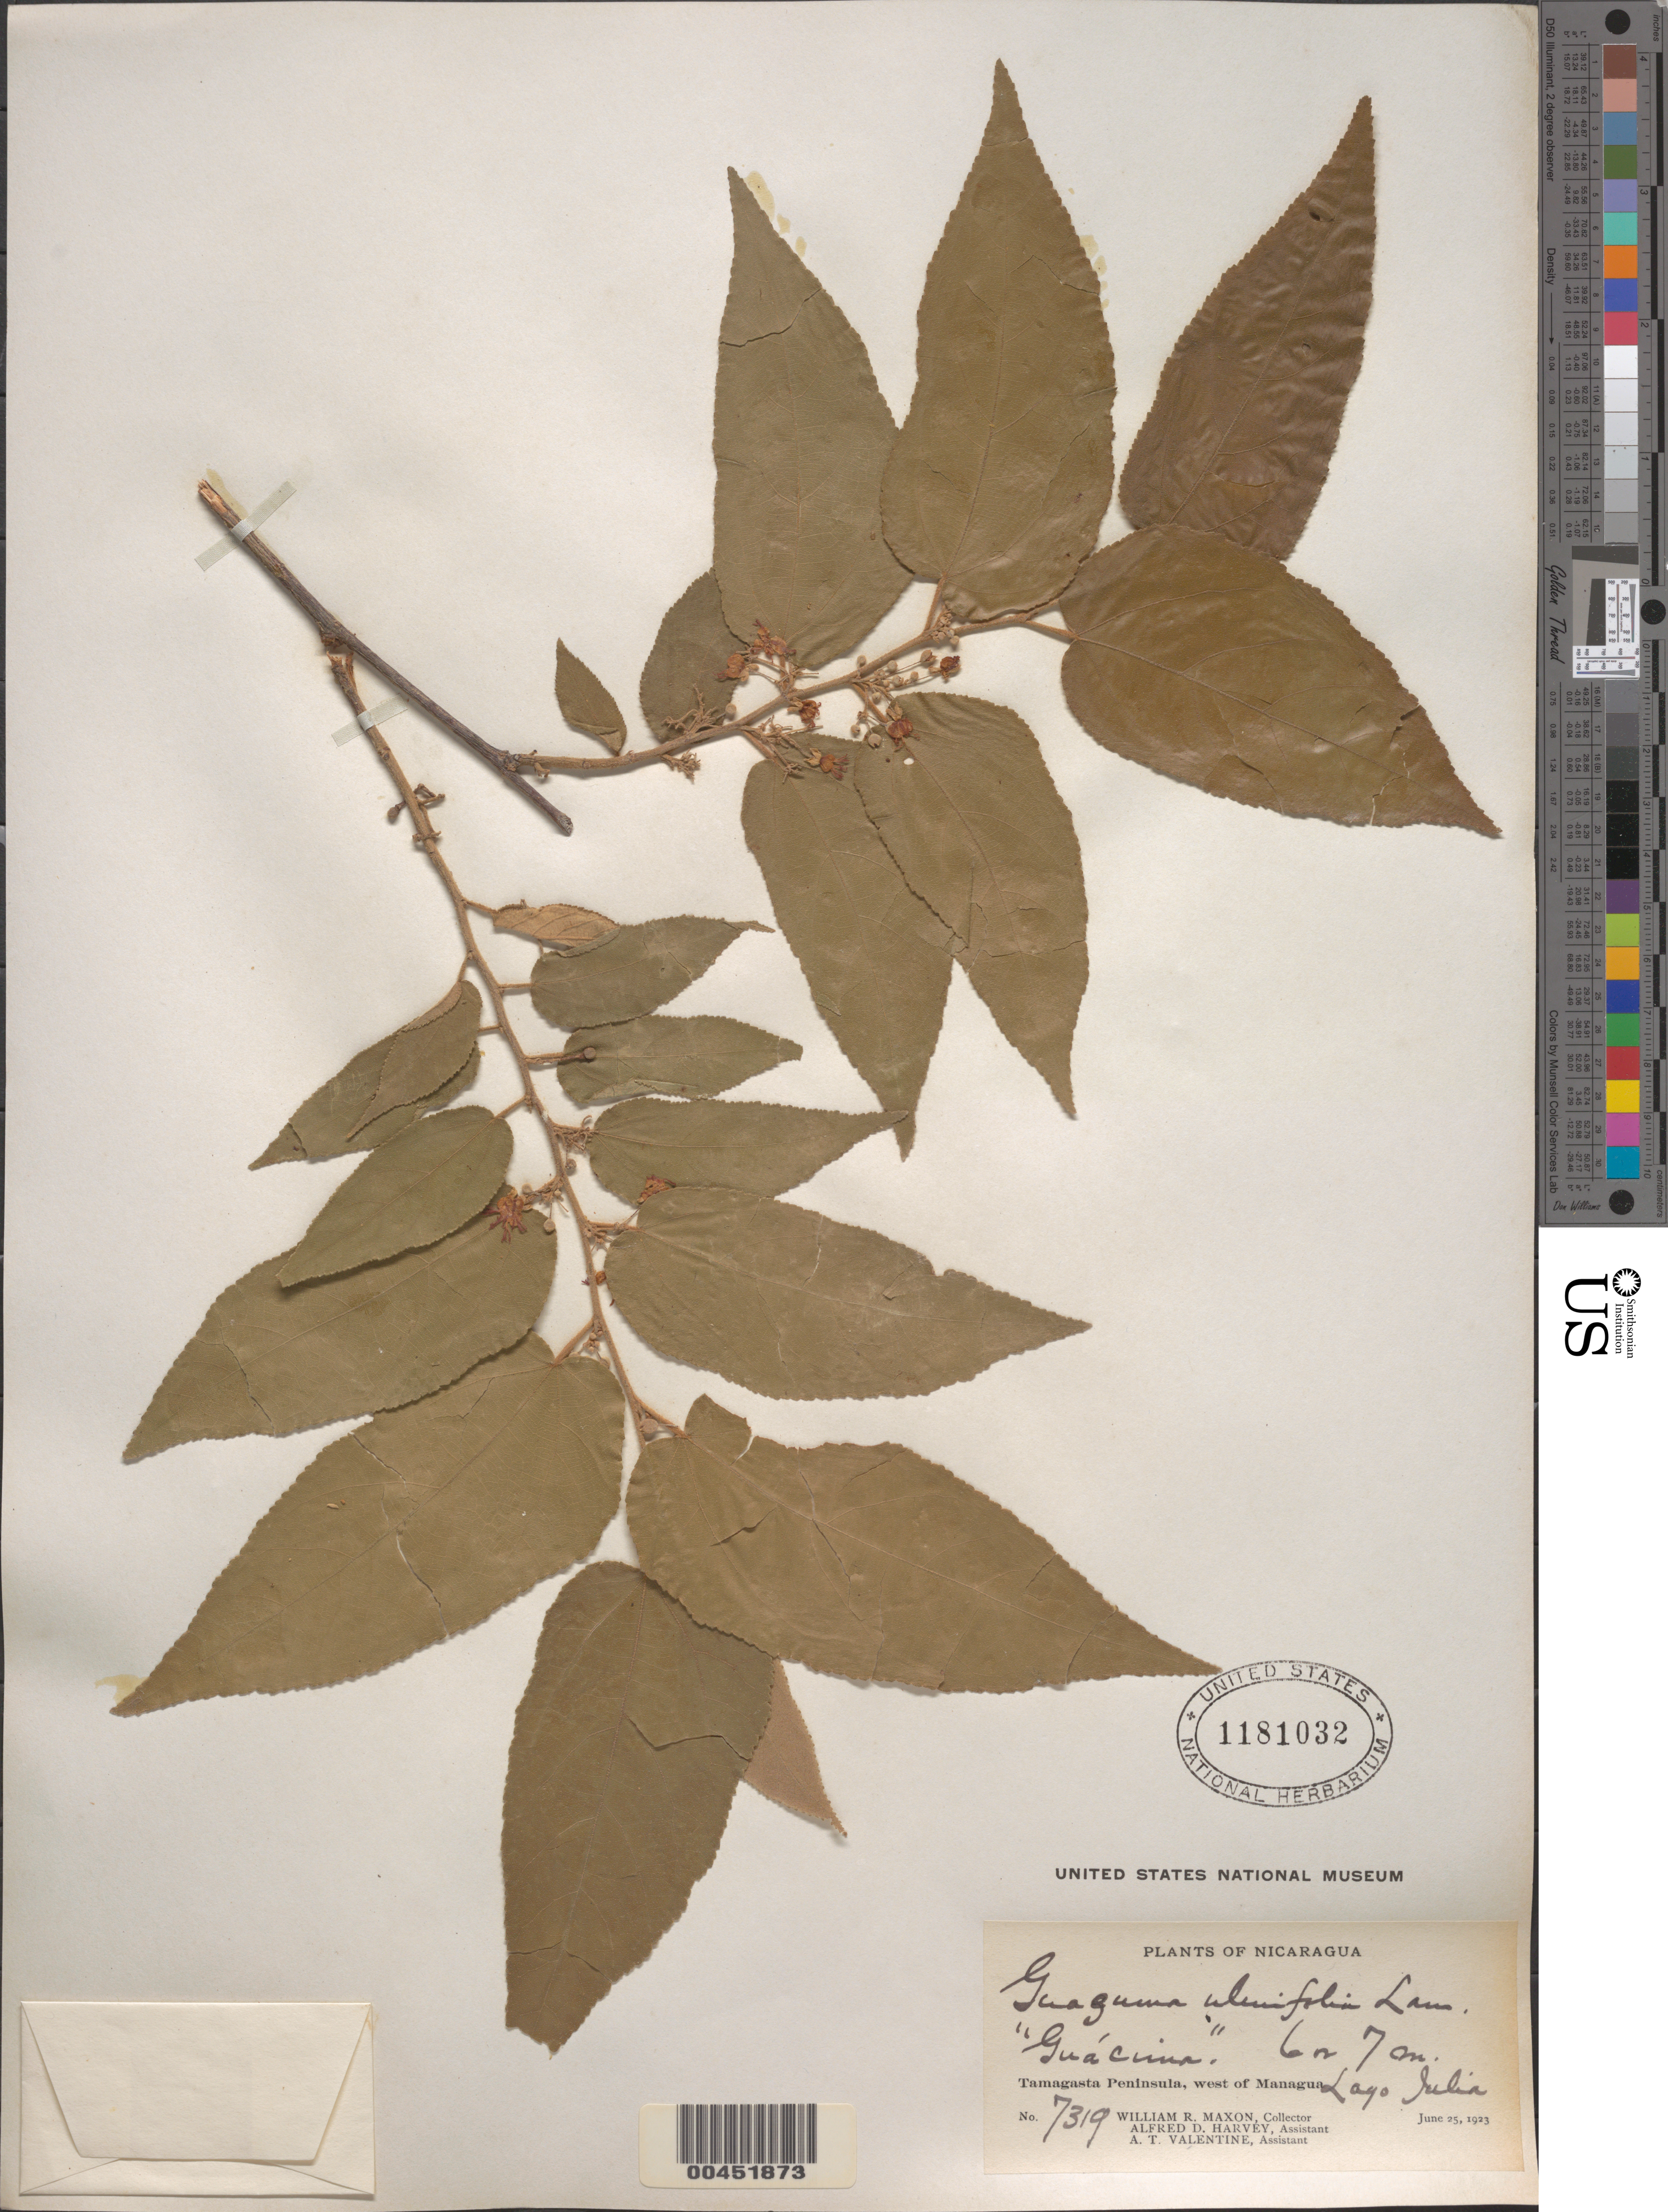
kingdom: Plantae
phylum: Tracheophyta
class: Magnoliopsida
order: Malvales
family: Malvaceae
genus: Guazuma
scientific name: Guazuma ulmifolia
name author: Lam.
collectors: W. R. Maxon, A. D. Harvey & A. Valentine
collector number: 7319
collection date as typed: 25 Jun 1923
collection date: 1923-06-25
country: Nicaragua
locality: Lago Julia, Tamagasta Peninsula, W of Managua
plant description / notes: Common name: Guácimo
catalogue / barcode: US 1181032